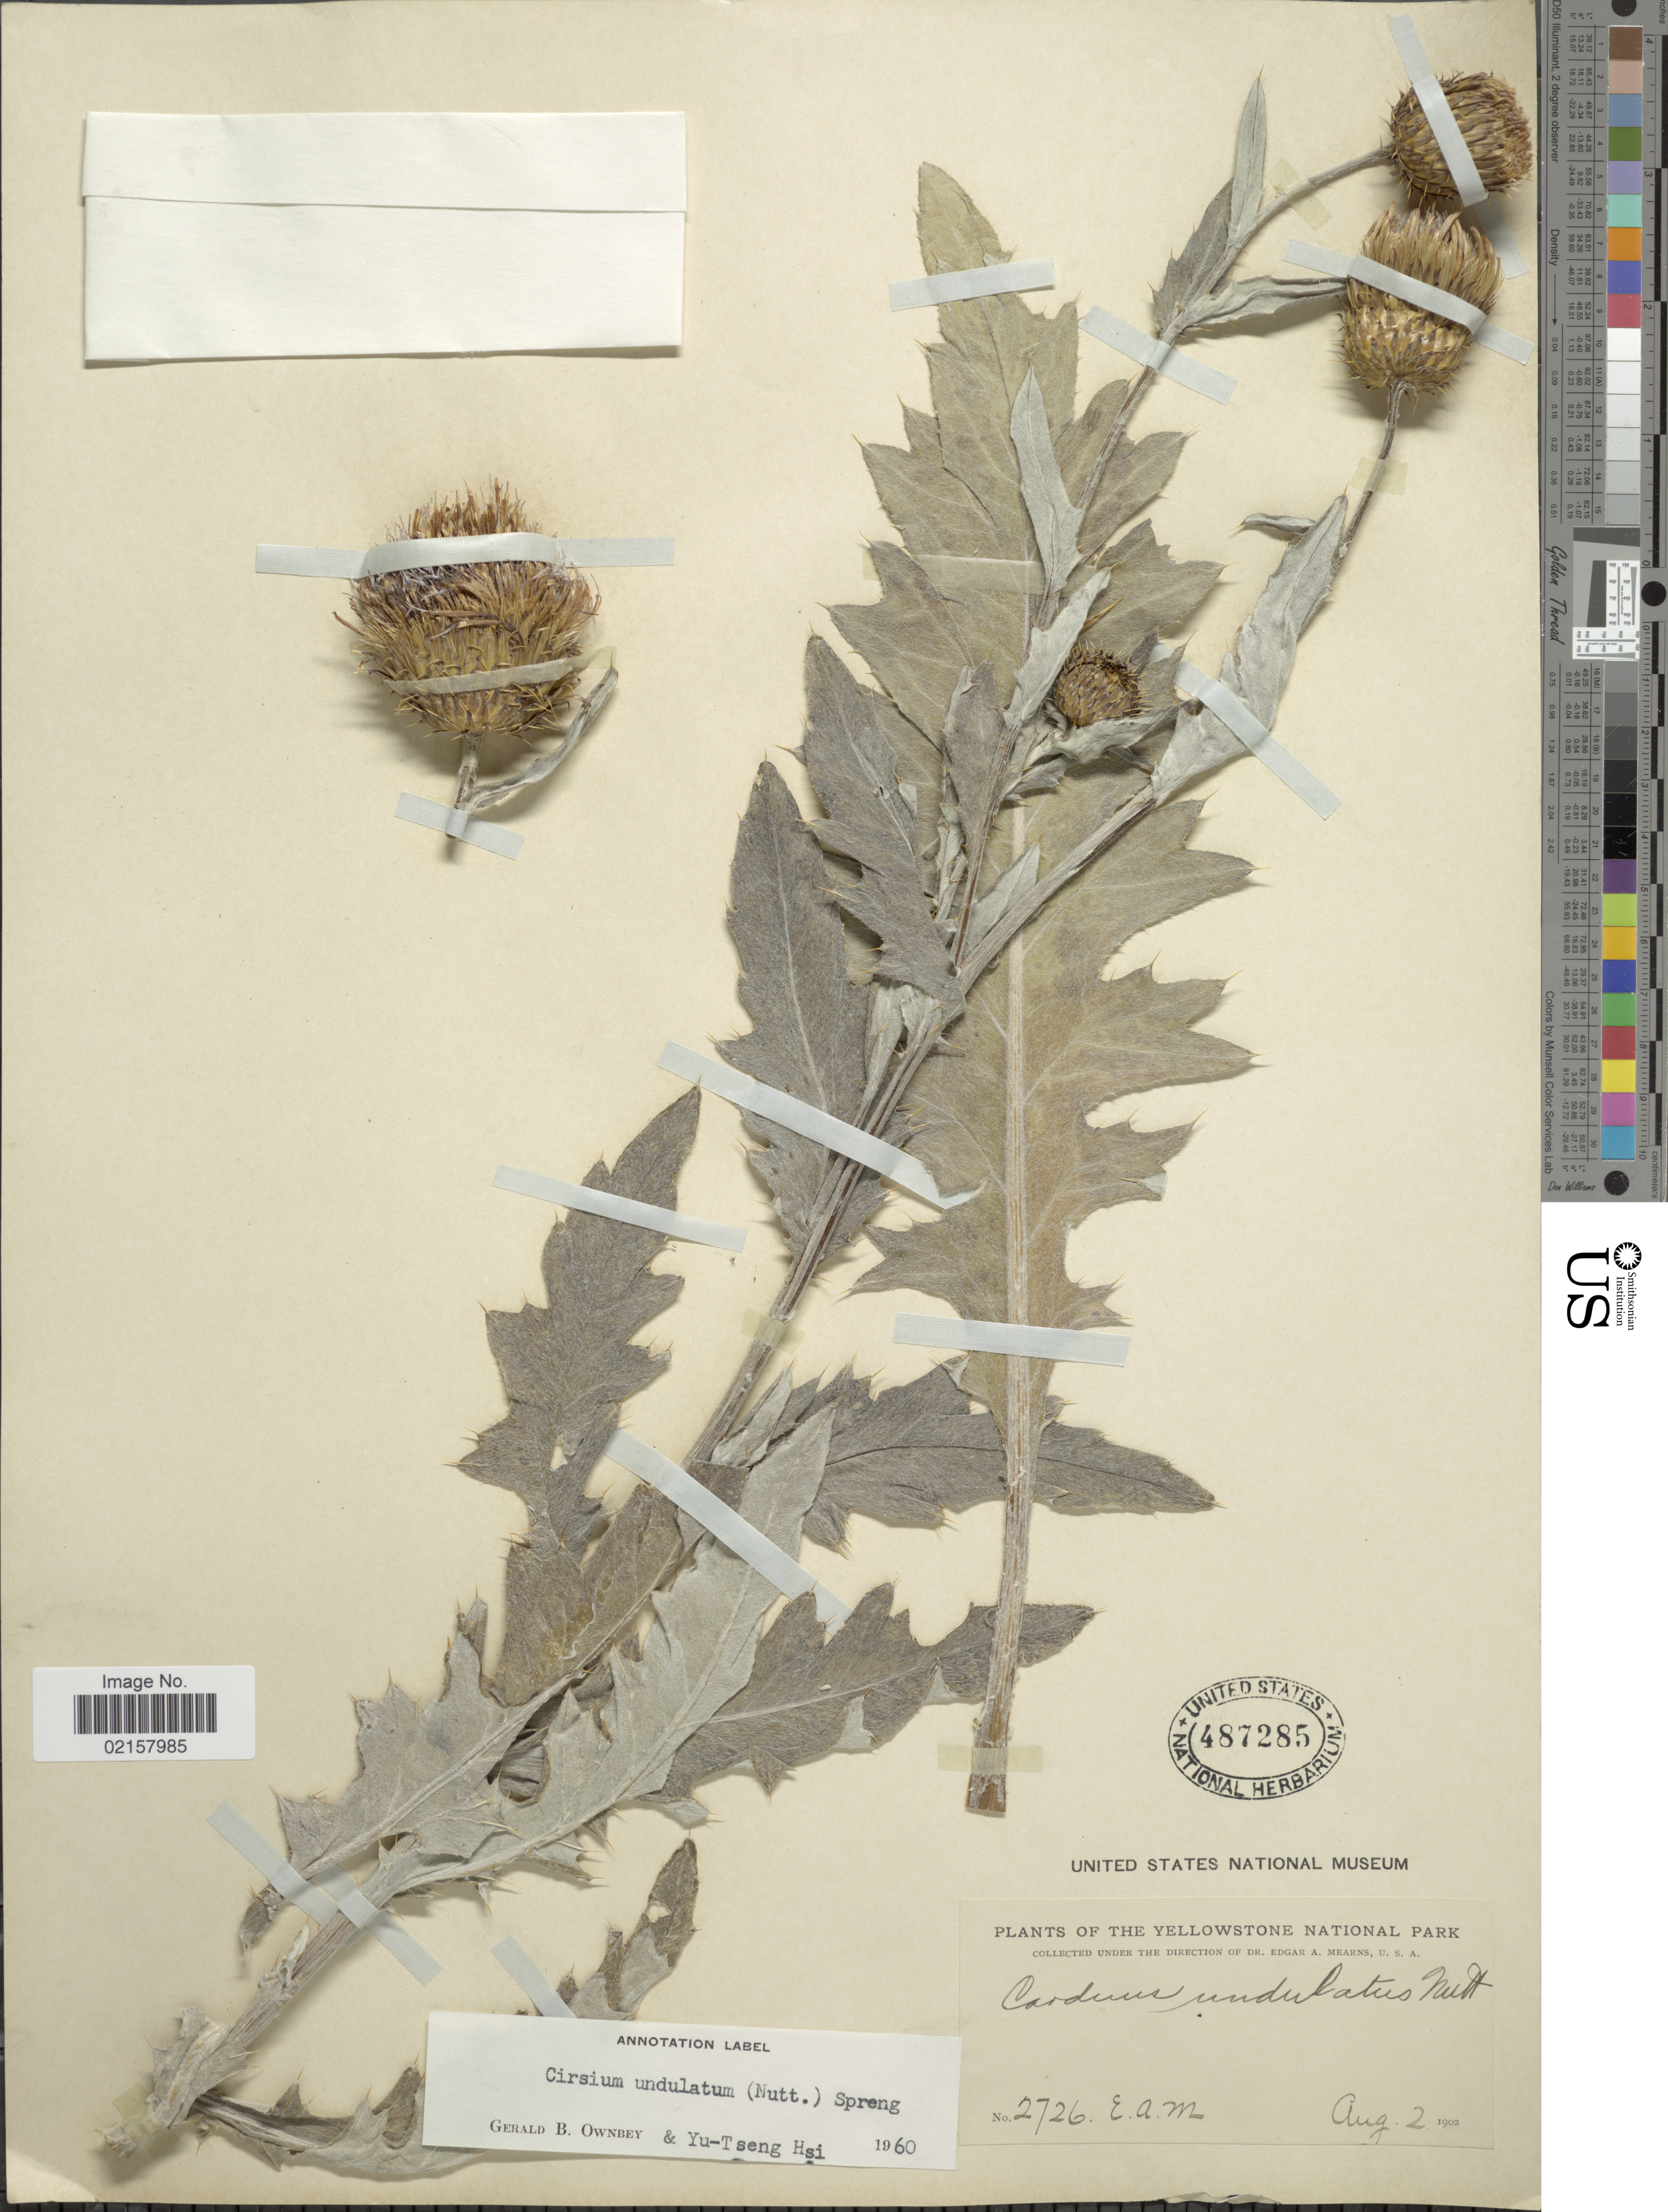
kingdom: Plantae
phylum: Tracheophyta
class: Magnoliopsida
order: Asterales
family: Asteraceae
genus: Cirsium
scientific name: Cirsium undulatum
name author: (Nutt.) Spreng.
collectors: E. A. Mearns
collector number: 2726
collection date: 1902-08-02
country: United States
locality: Yellowstone National Park.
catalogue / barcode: US 487285